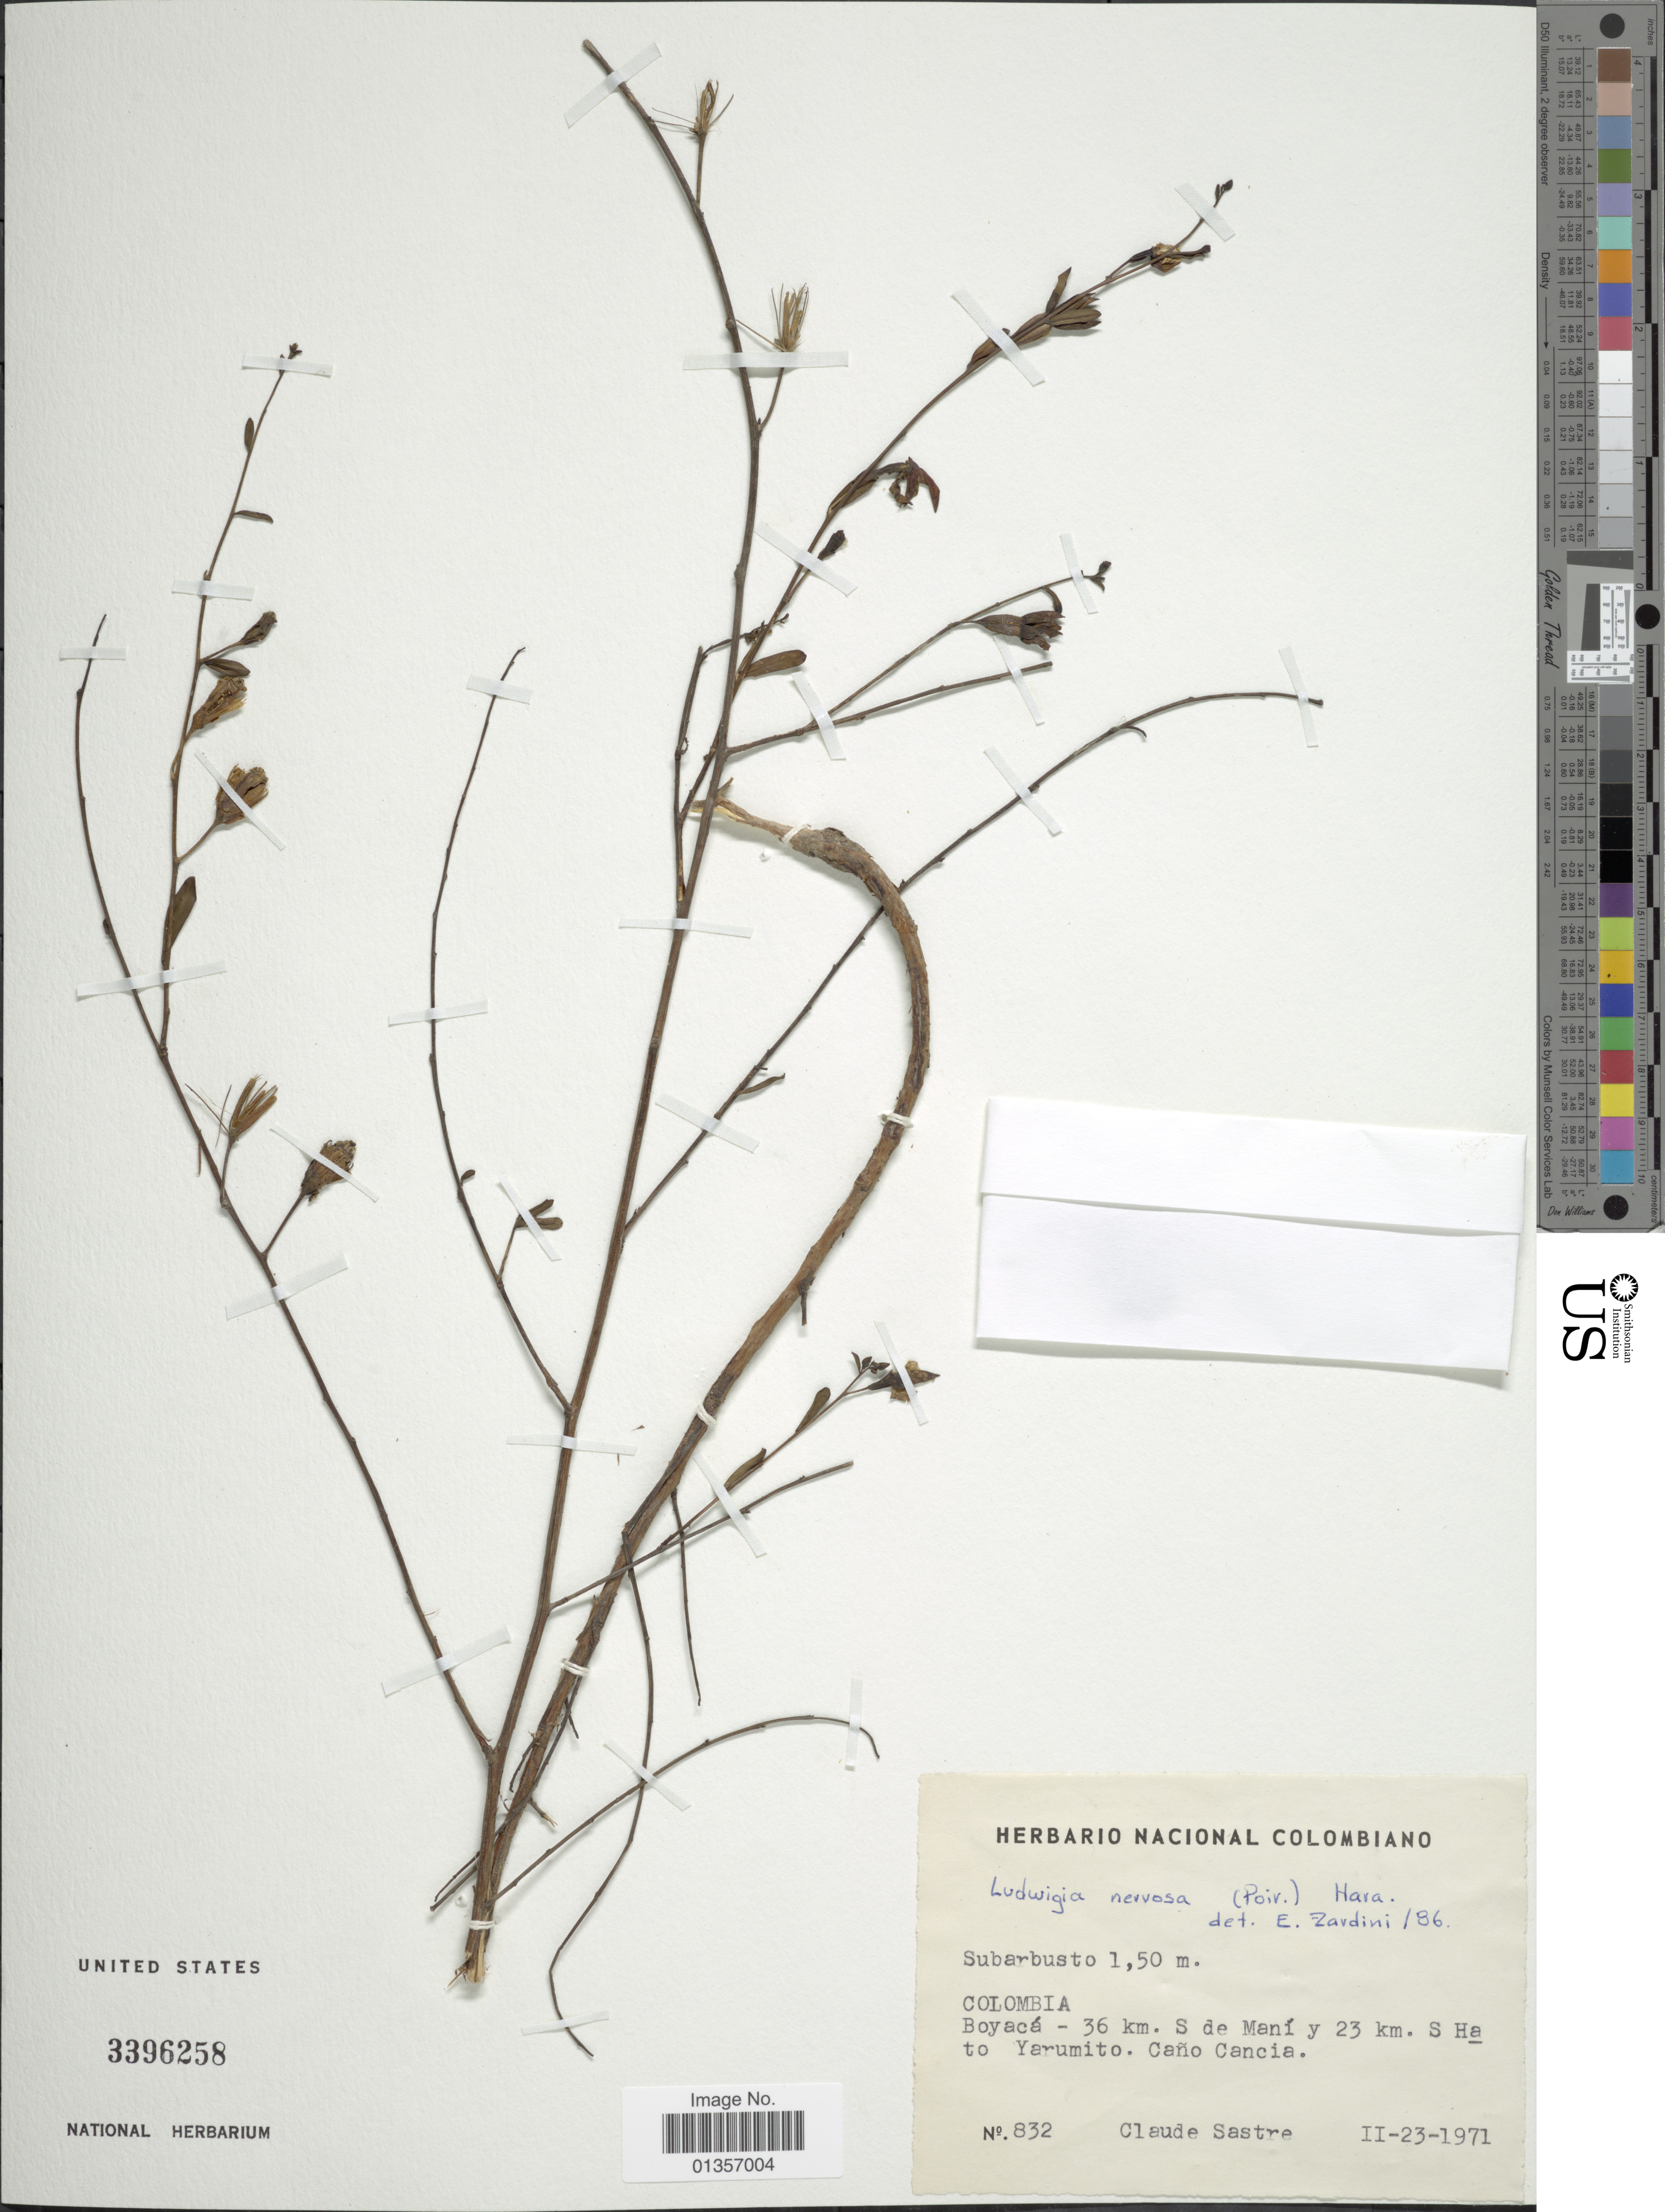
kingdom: Plantae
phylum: Tracheophyta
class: Magnoliopsida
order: Myrtales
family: Onagraceae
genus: Ludwigia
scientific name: Ludwigia nervosa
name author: (Poir.) H. Hara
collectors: C. H. L. Sastre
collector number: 832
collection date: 1971-02-23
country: Colombia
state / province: Boyacá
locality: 36 km. S. de Maní y 23 km. S Ha to Yarumito. Caño Cancia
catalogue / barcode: US 3396258